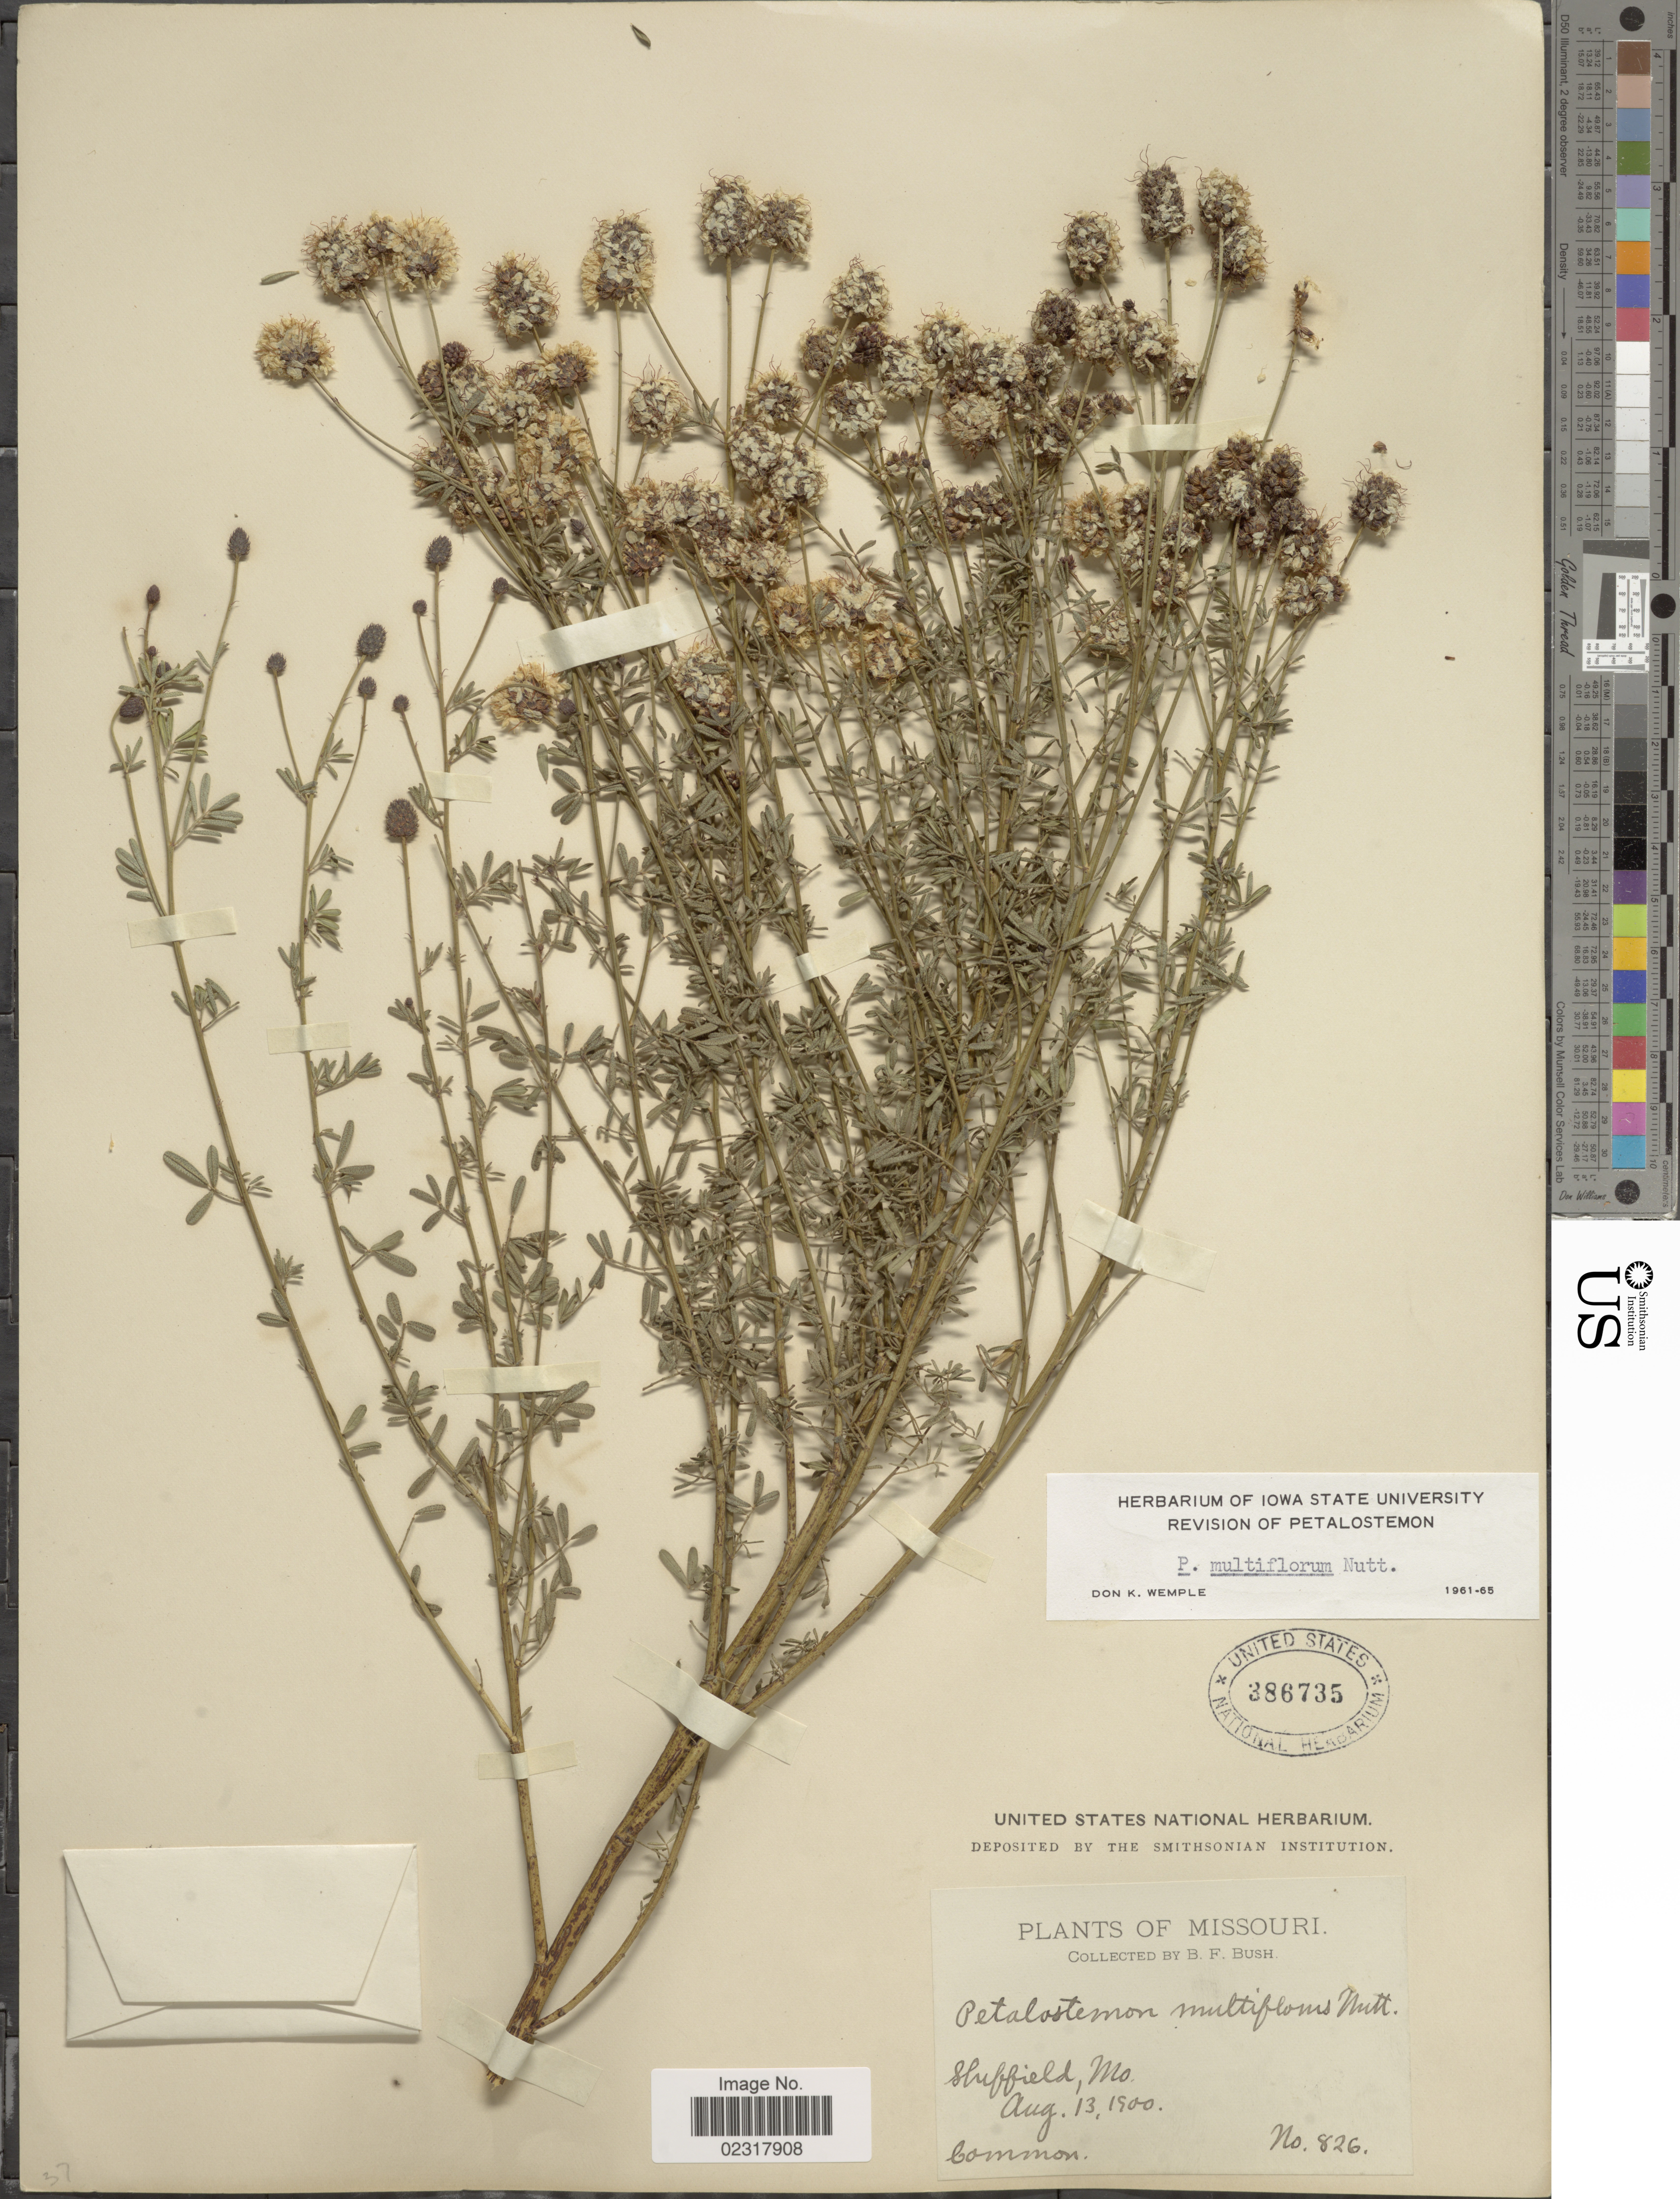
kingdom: Plantae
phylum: Tracheophyta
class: Magnoliopsida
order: Fabales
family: Fabaceae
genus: Dalea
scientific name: Dalea multiflora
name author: (Nutt.) Shinners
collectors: B. F. Bush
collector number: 826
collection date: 1900-08-13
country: United States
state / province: Missouri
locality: Sheffield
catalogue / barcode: US 386735